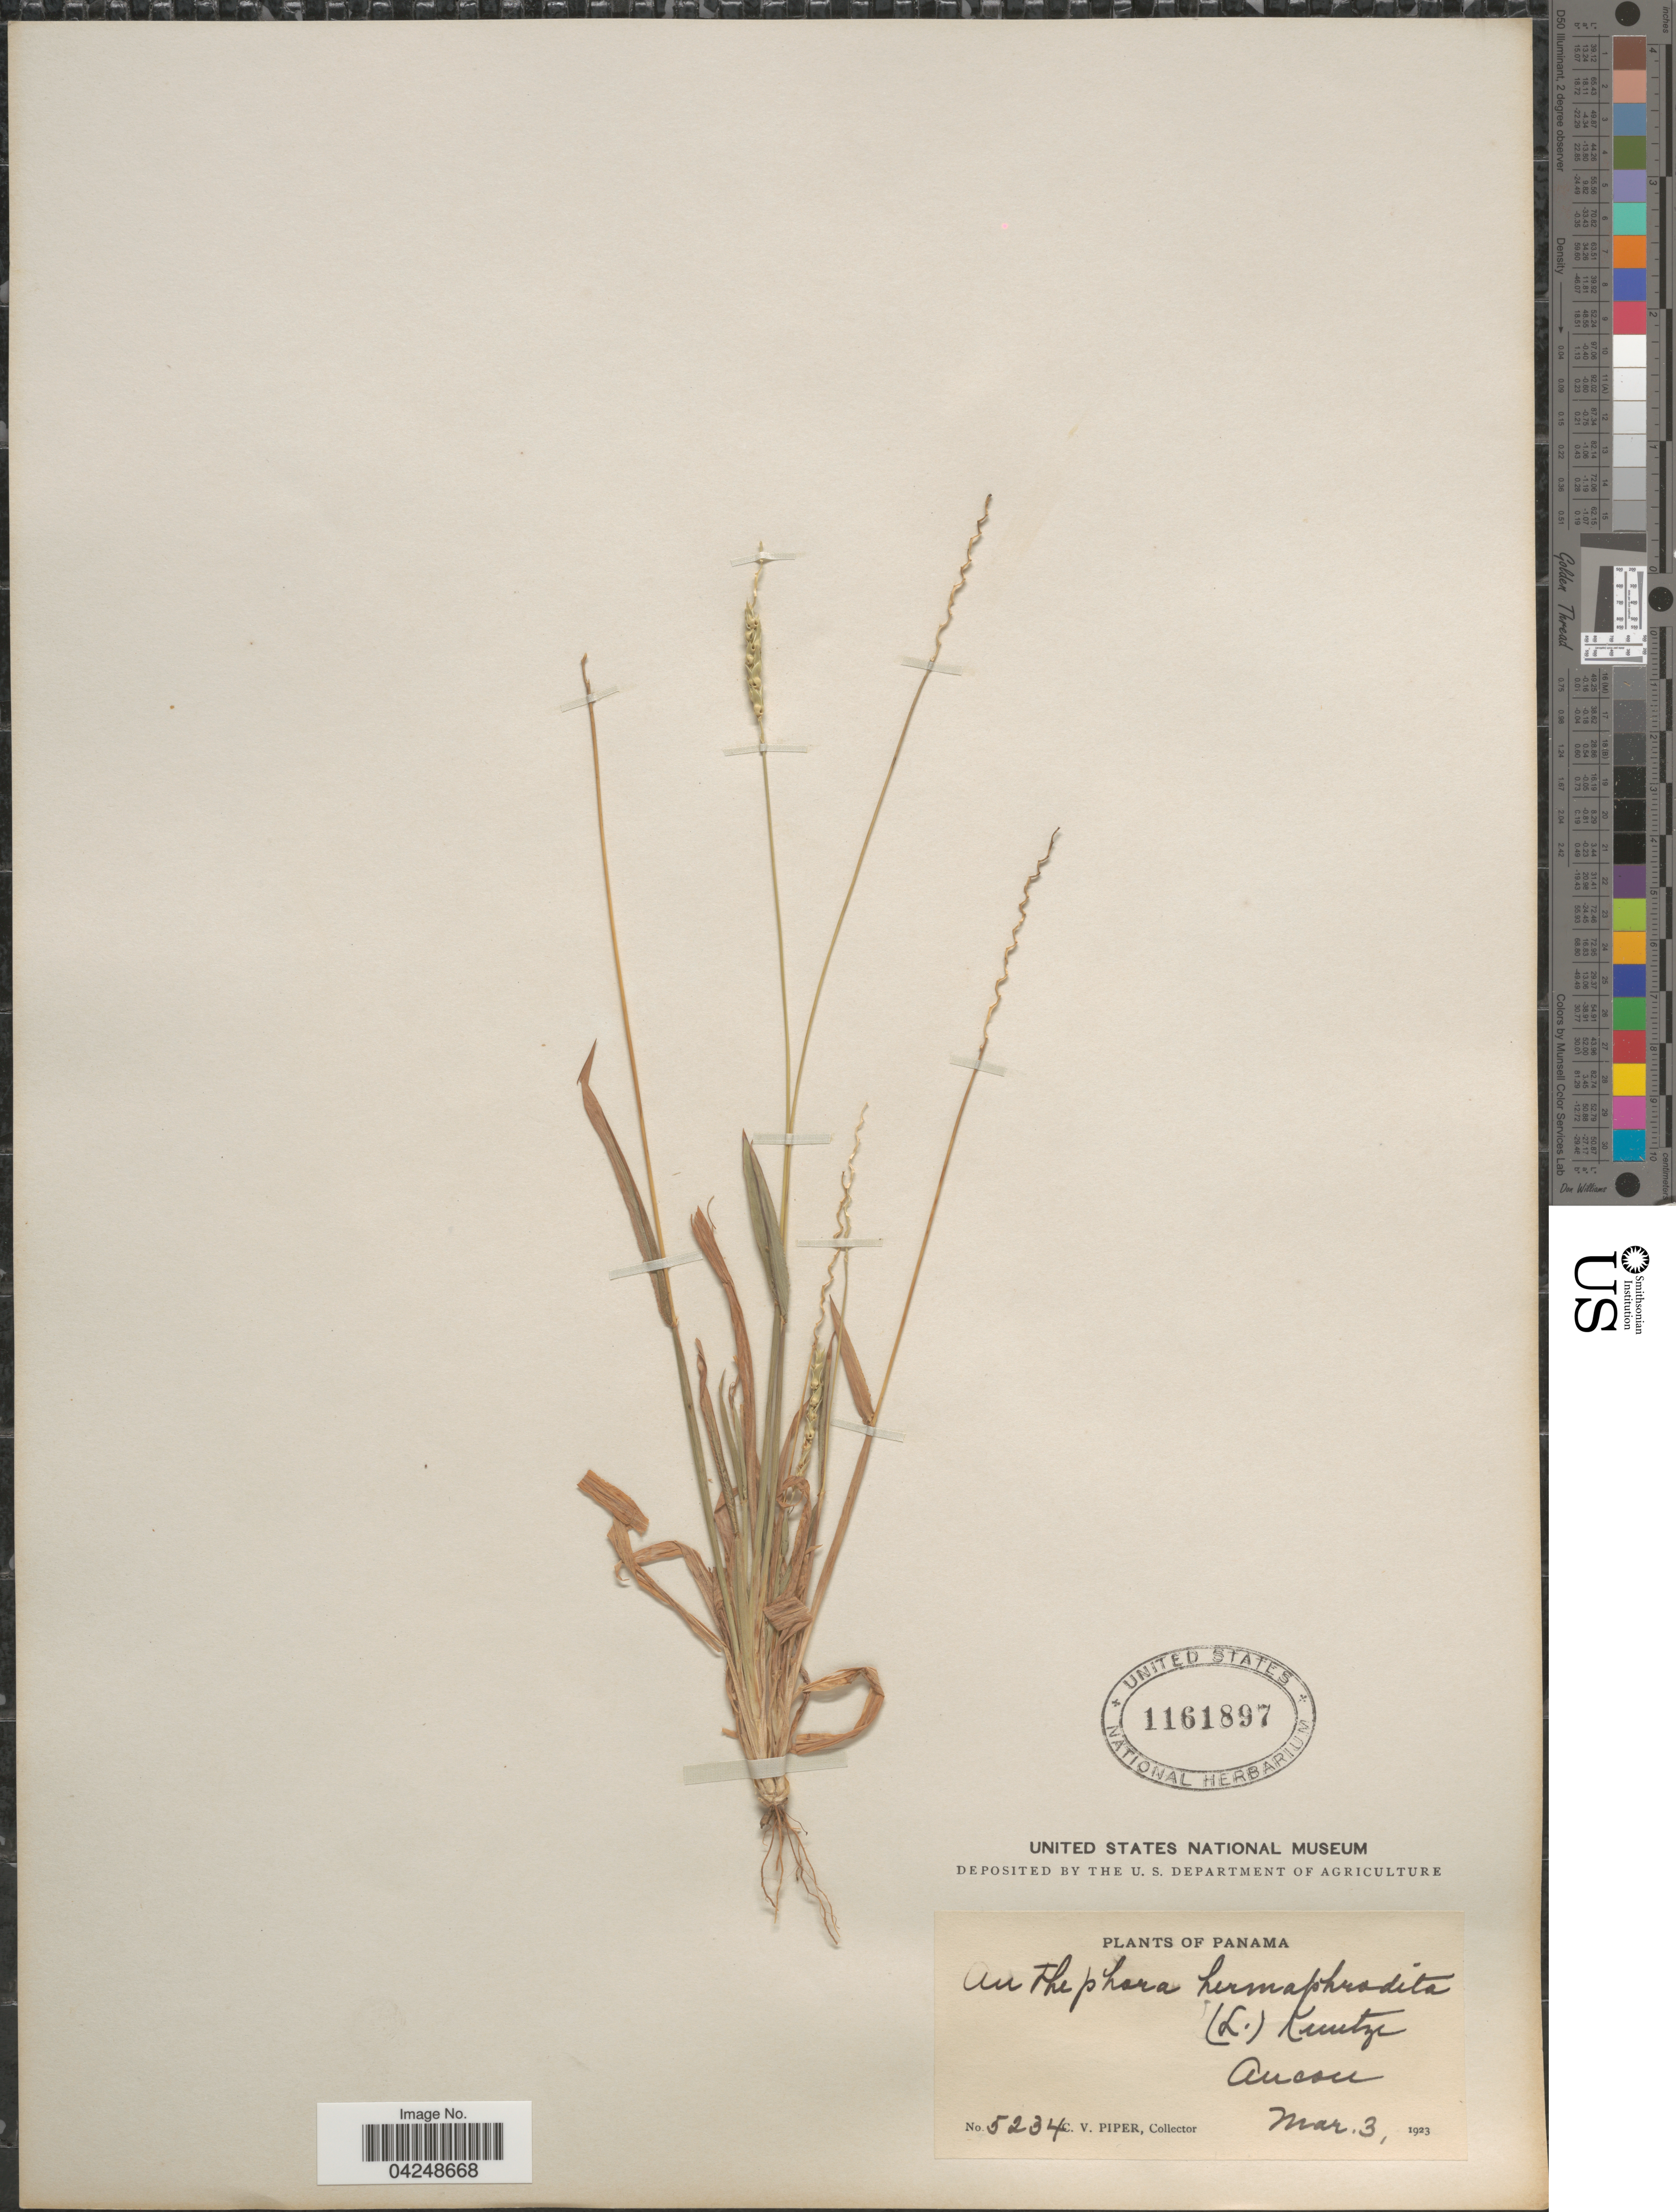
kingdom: Plantae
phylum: Tracheophyta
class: Liliopsida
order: Poales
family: Poaceae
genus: Anthephora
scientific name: Anthephora hermaphrodita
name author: (L.) Kuntze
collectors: C. V. Piper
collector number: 5234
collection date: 1923-03-03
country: Panama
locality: Ancon.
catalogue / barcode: US 1161897